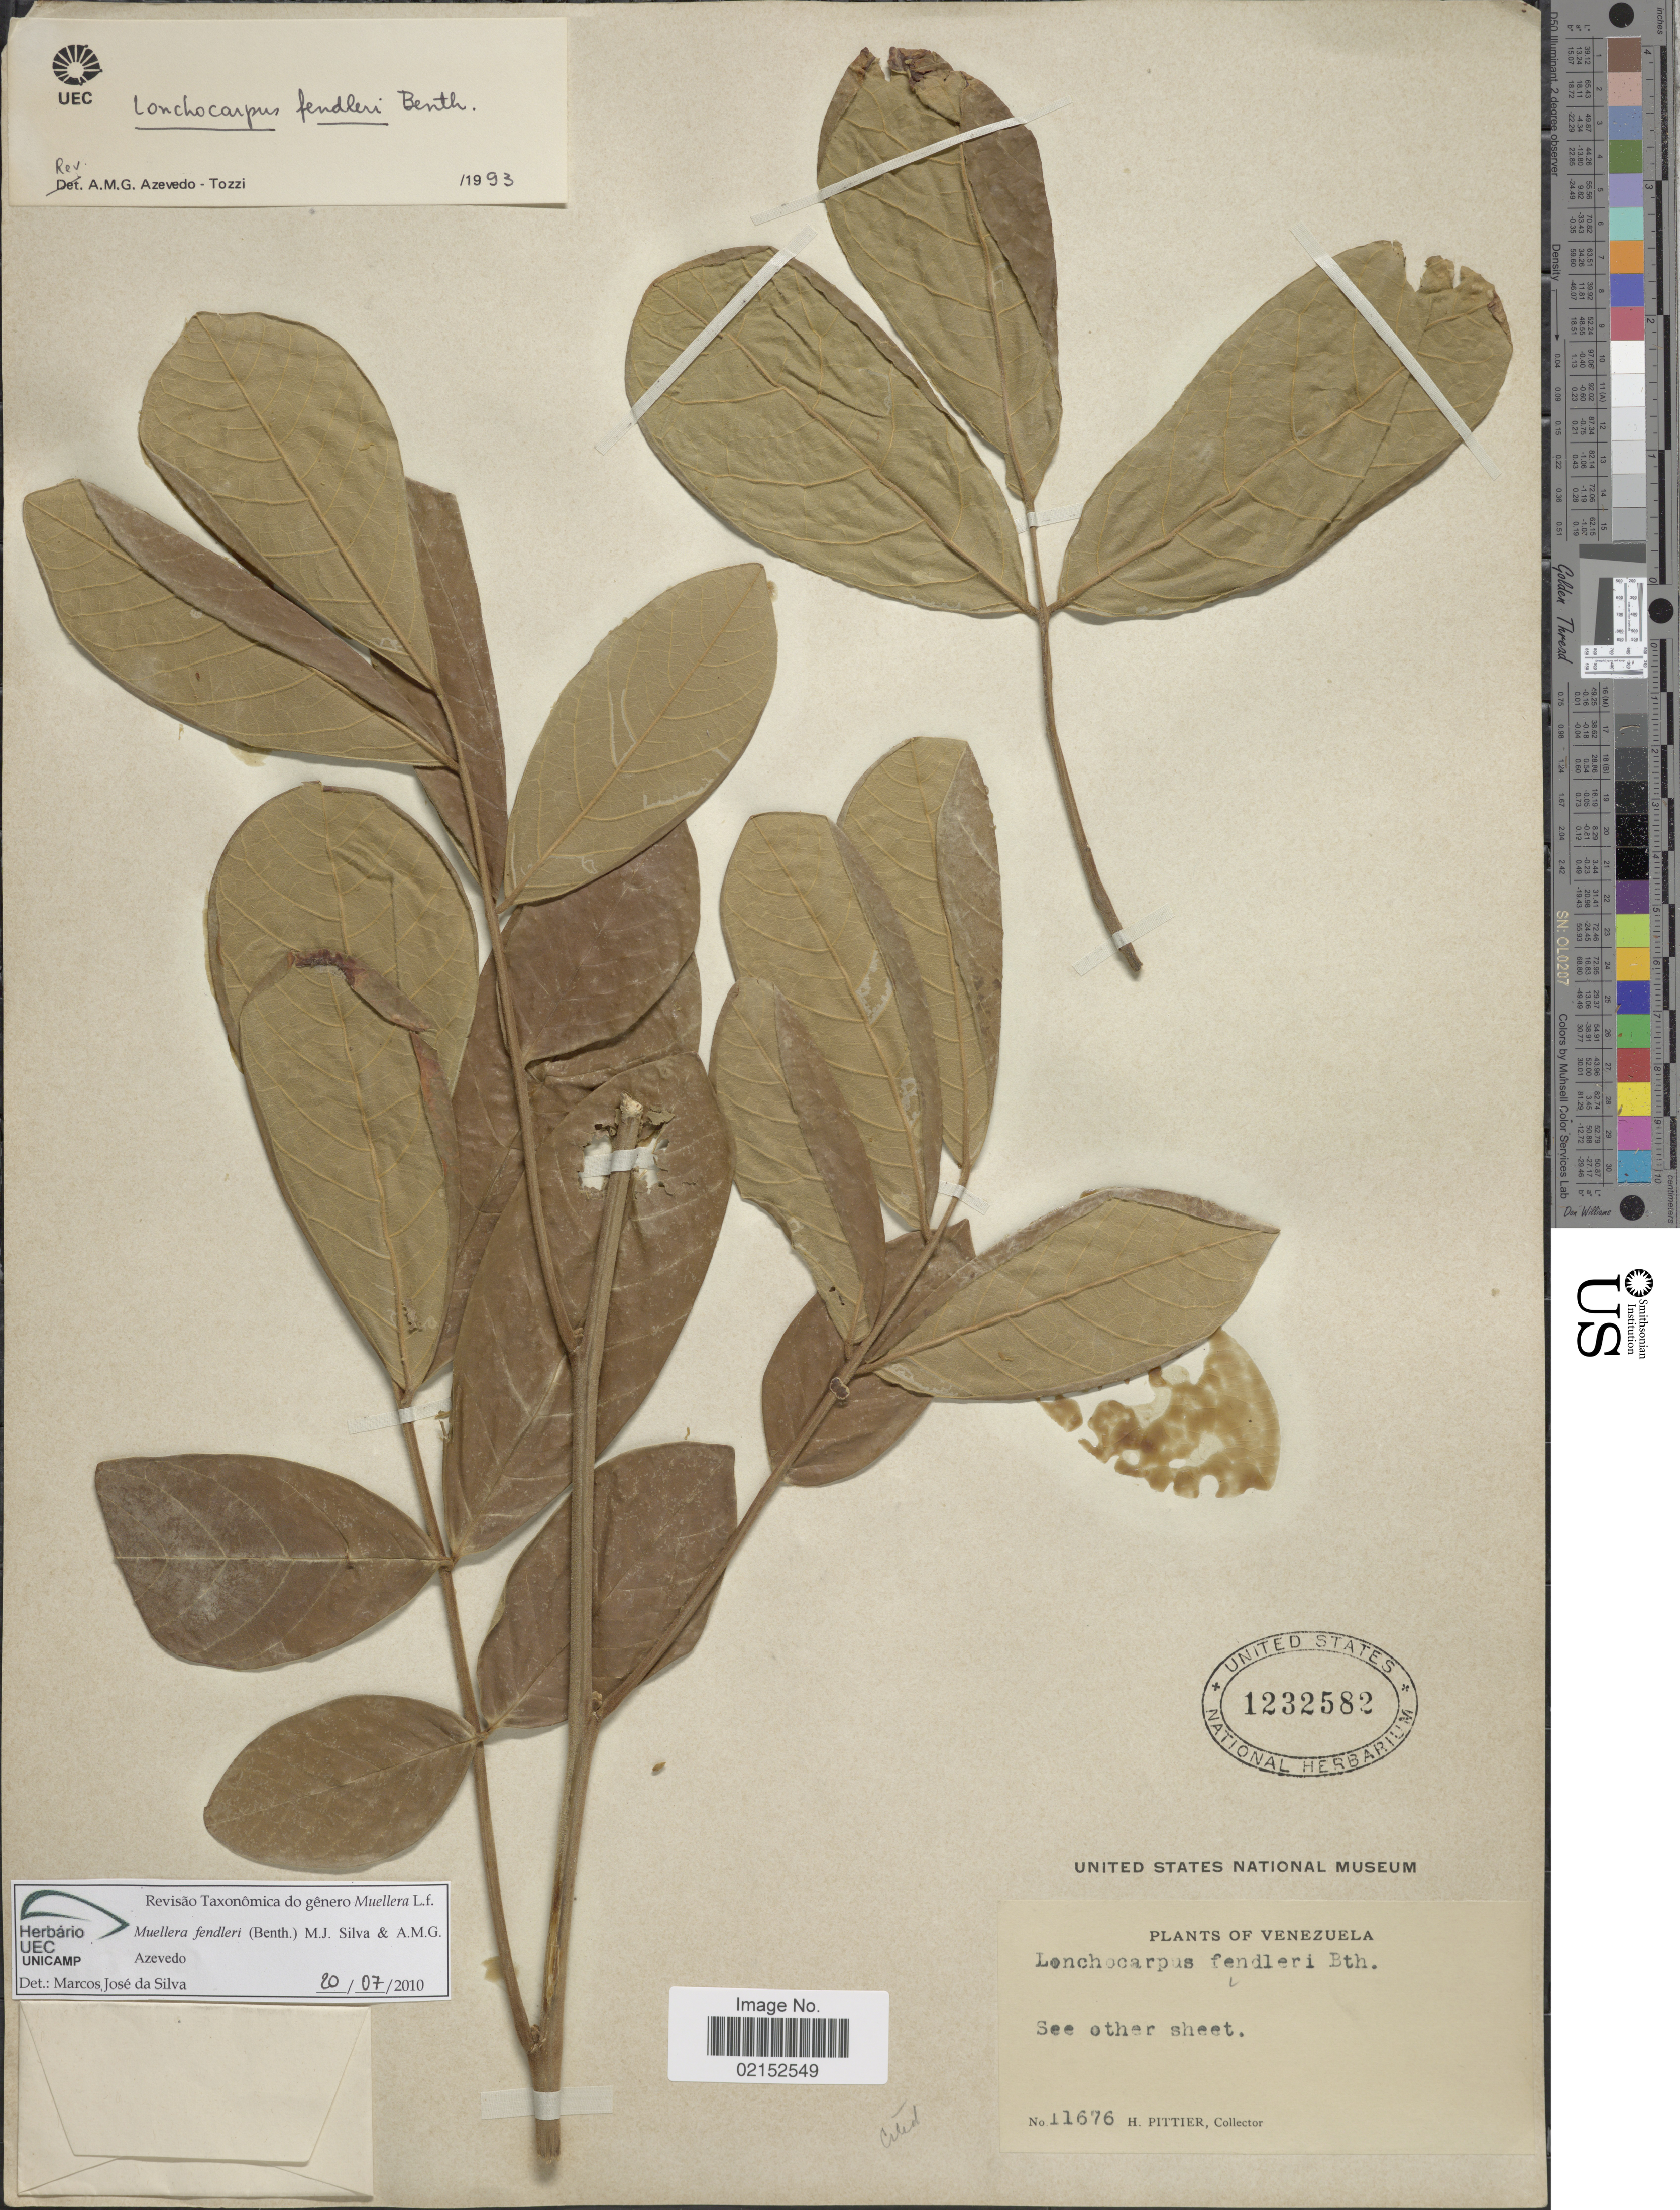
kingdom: Plantae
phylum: Tracheophyta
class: Magnoliopsida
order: Fabales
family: Fabaceae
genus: Muellera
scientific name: Muellera fendleri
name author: (Benth.) M.J. Silva & A.M.G. Azevedo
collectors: H. F. Pittier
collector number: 11676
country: Venezuela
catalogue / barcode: US 1232582